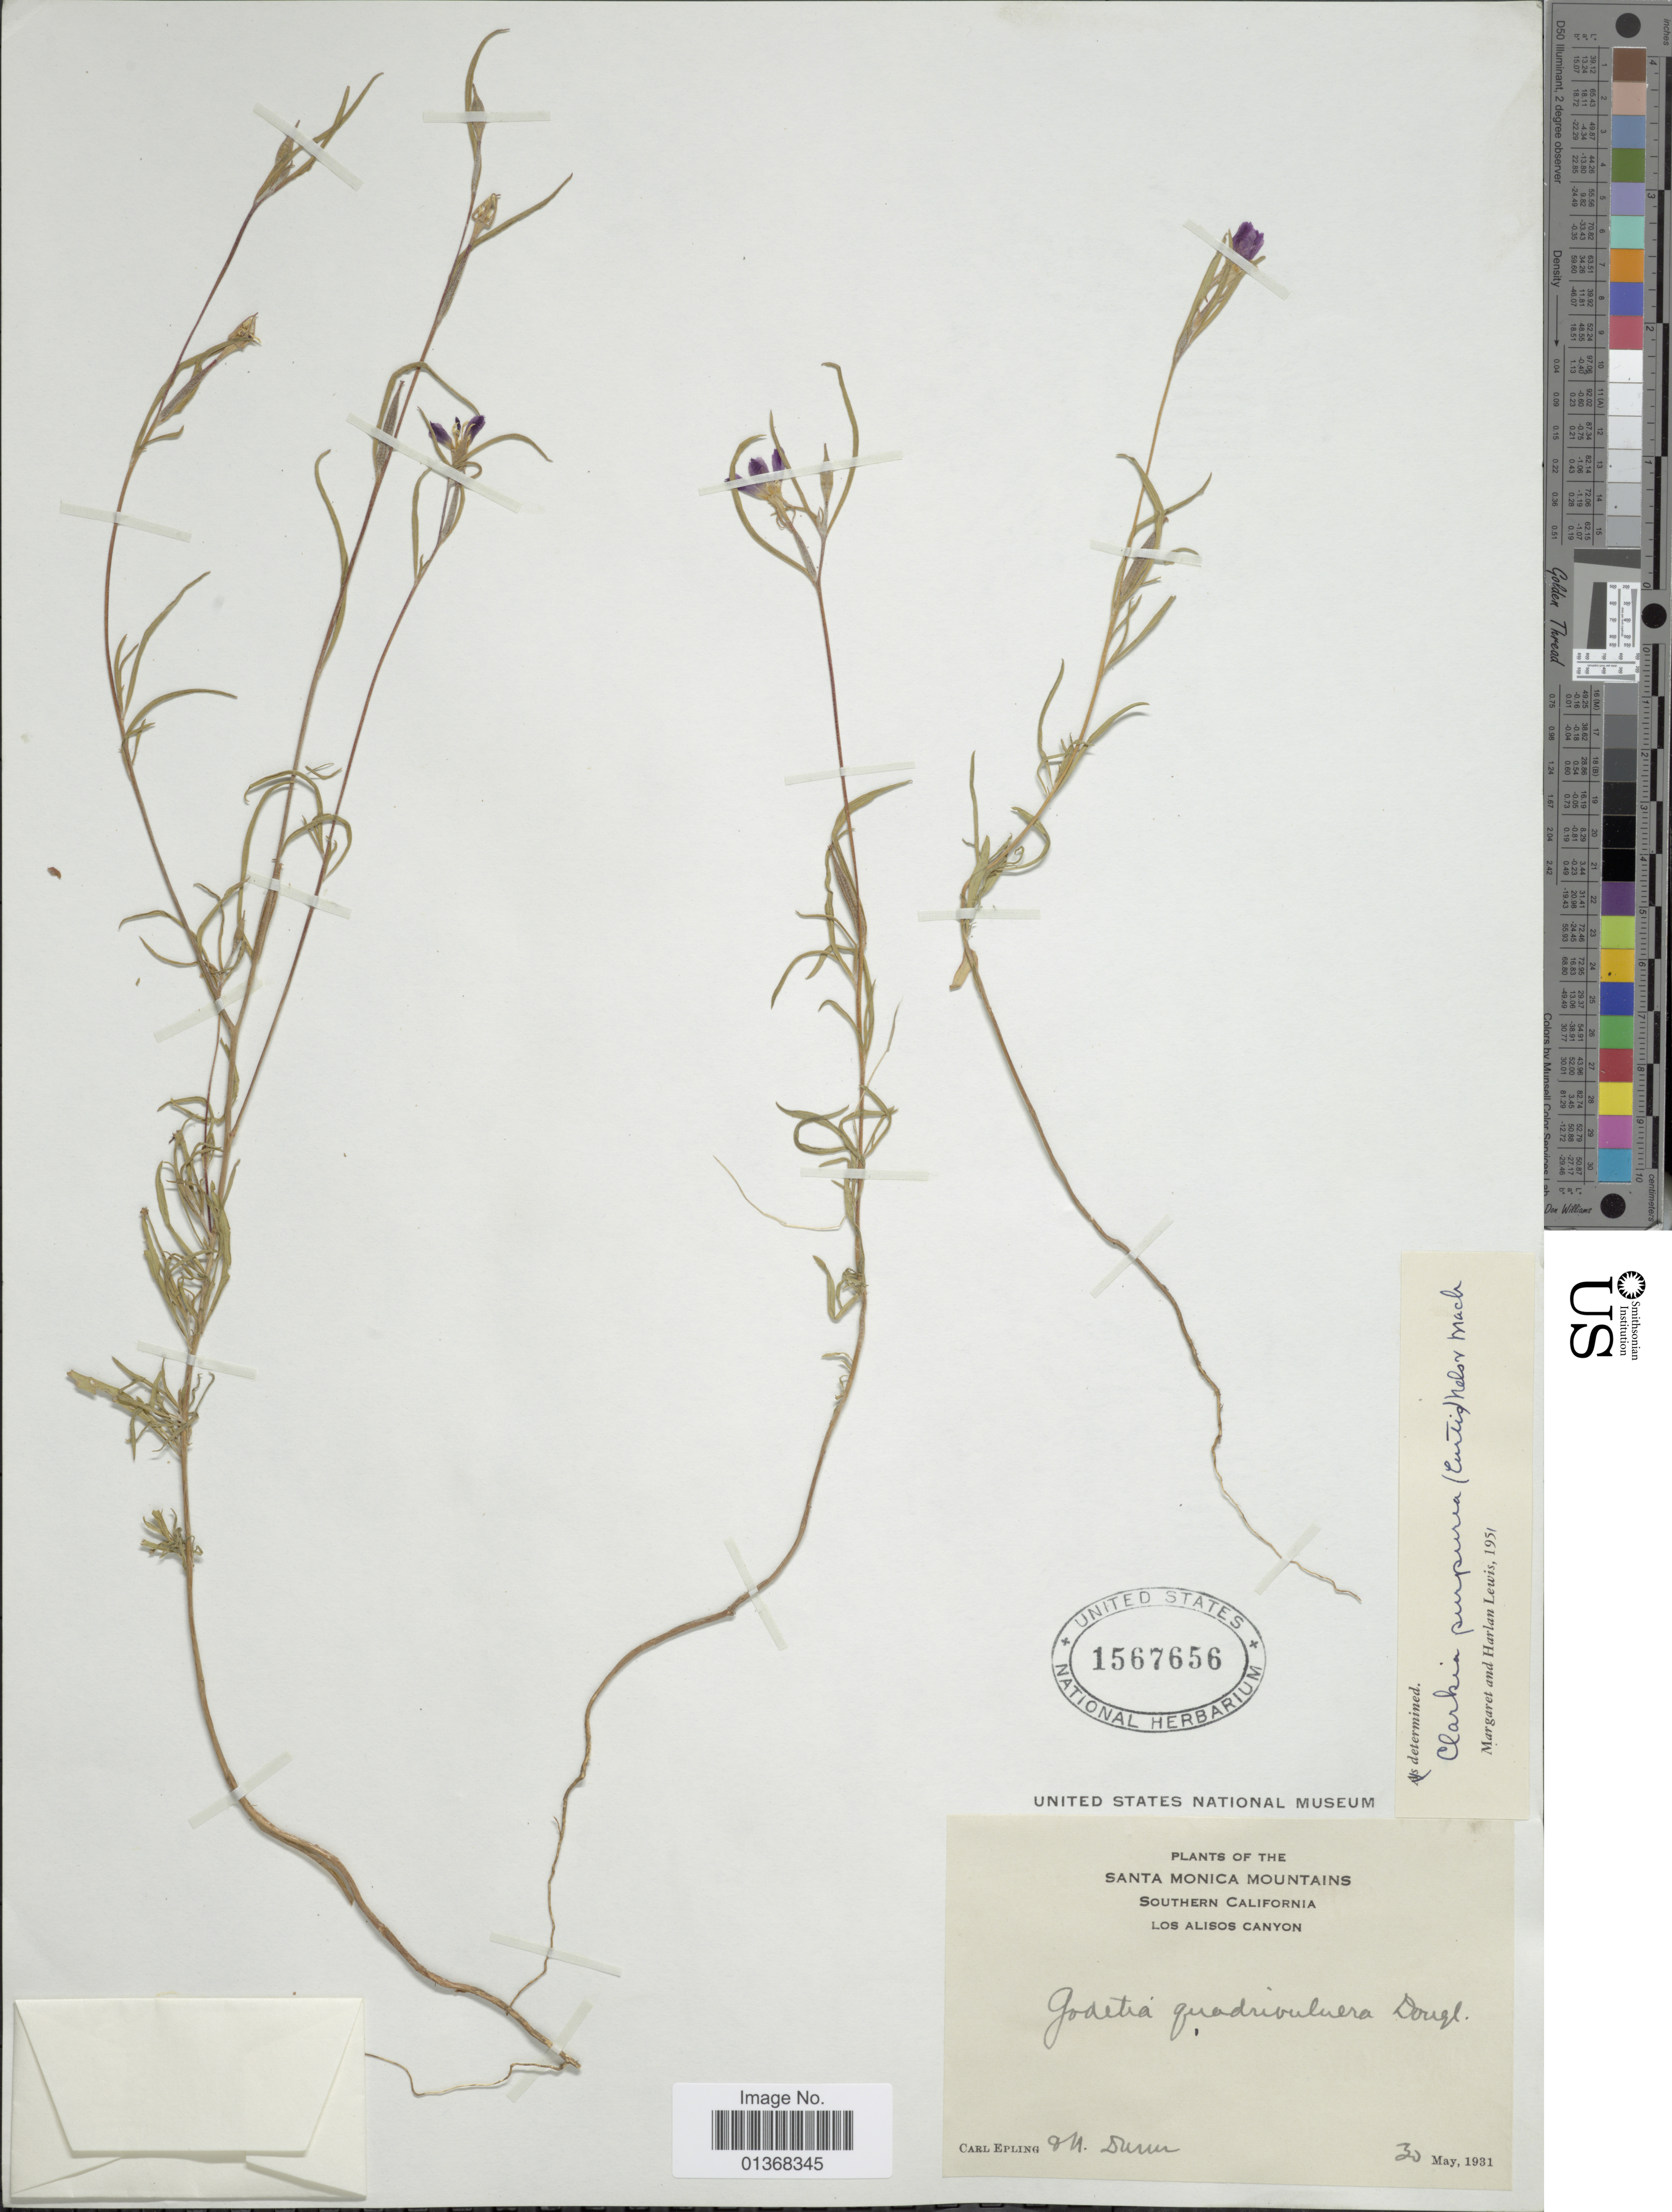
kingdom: Plantae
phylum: Tracheophyta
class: Magnoliopsida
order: Myrtales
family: Onagraceae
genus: Clarkia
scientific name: Clarkia purpurea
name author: (Curtis) A. Nelson & J.F. Macbr.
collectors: C. C. Epling & N. Dunn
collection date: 1931-05-30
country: United States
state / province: California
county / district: Los Angeles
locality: Santa Monica Mountains, Southern California, Los Alisos Canyon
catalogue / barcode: US 1567656